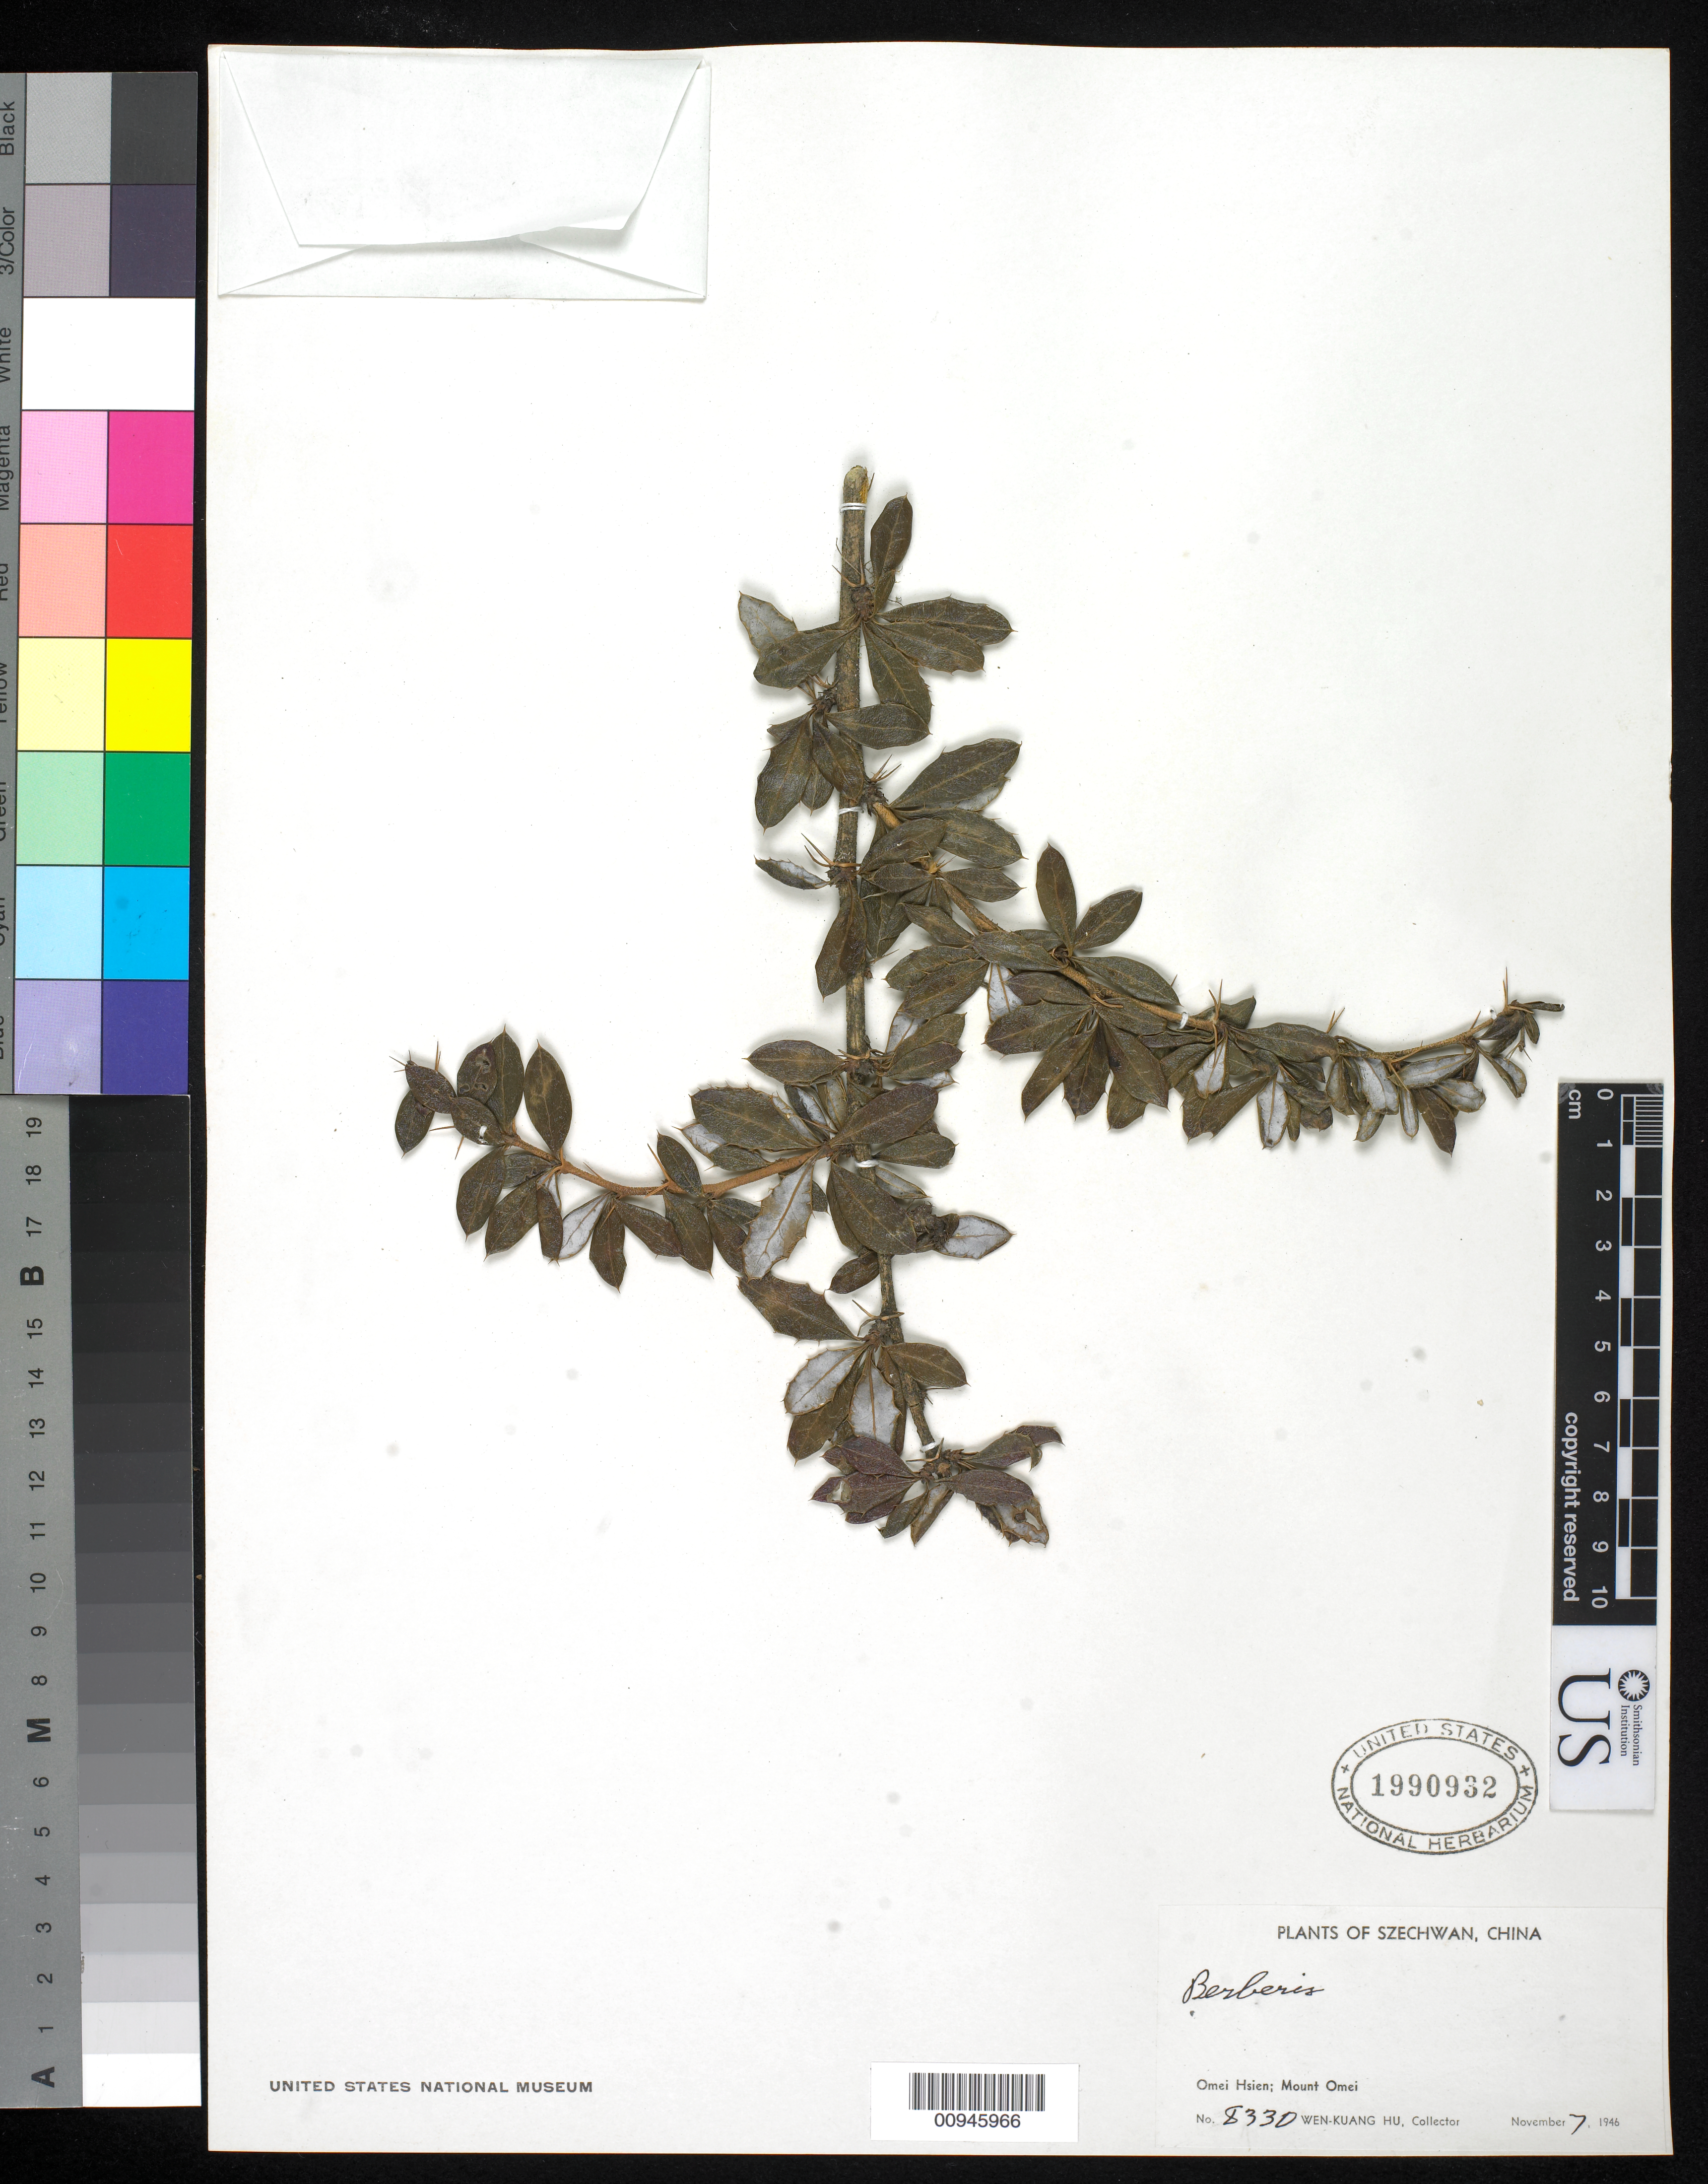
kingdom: Plantae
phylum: Tracheophyta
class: Magnoliopsida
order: Ranunculales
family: Berberidaceae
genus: Berberis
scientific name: Berberis sp.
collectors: W. K. Hu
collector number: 8330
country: China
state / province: Sichuan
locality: Omei Hsien, Mount Omei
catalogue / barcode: US 1990932